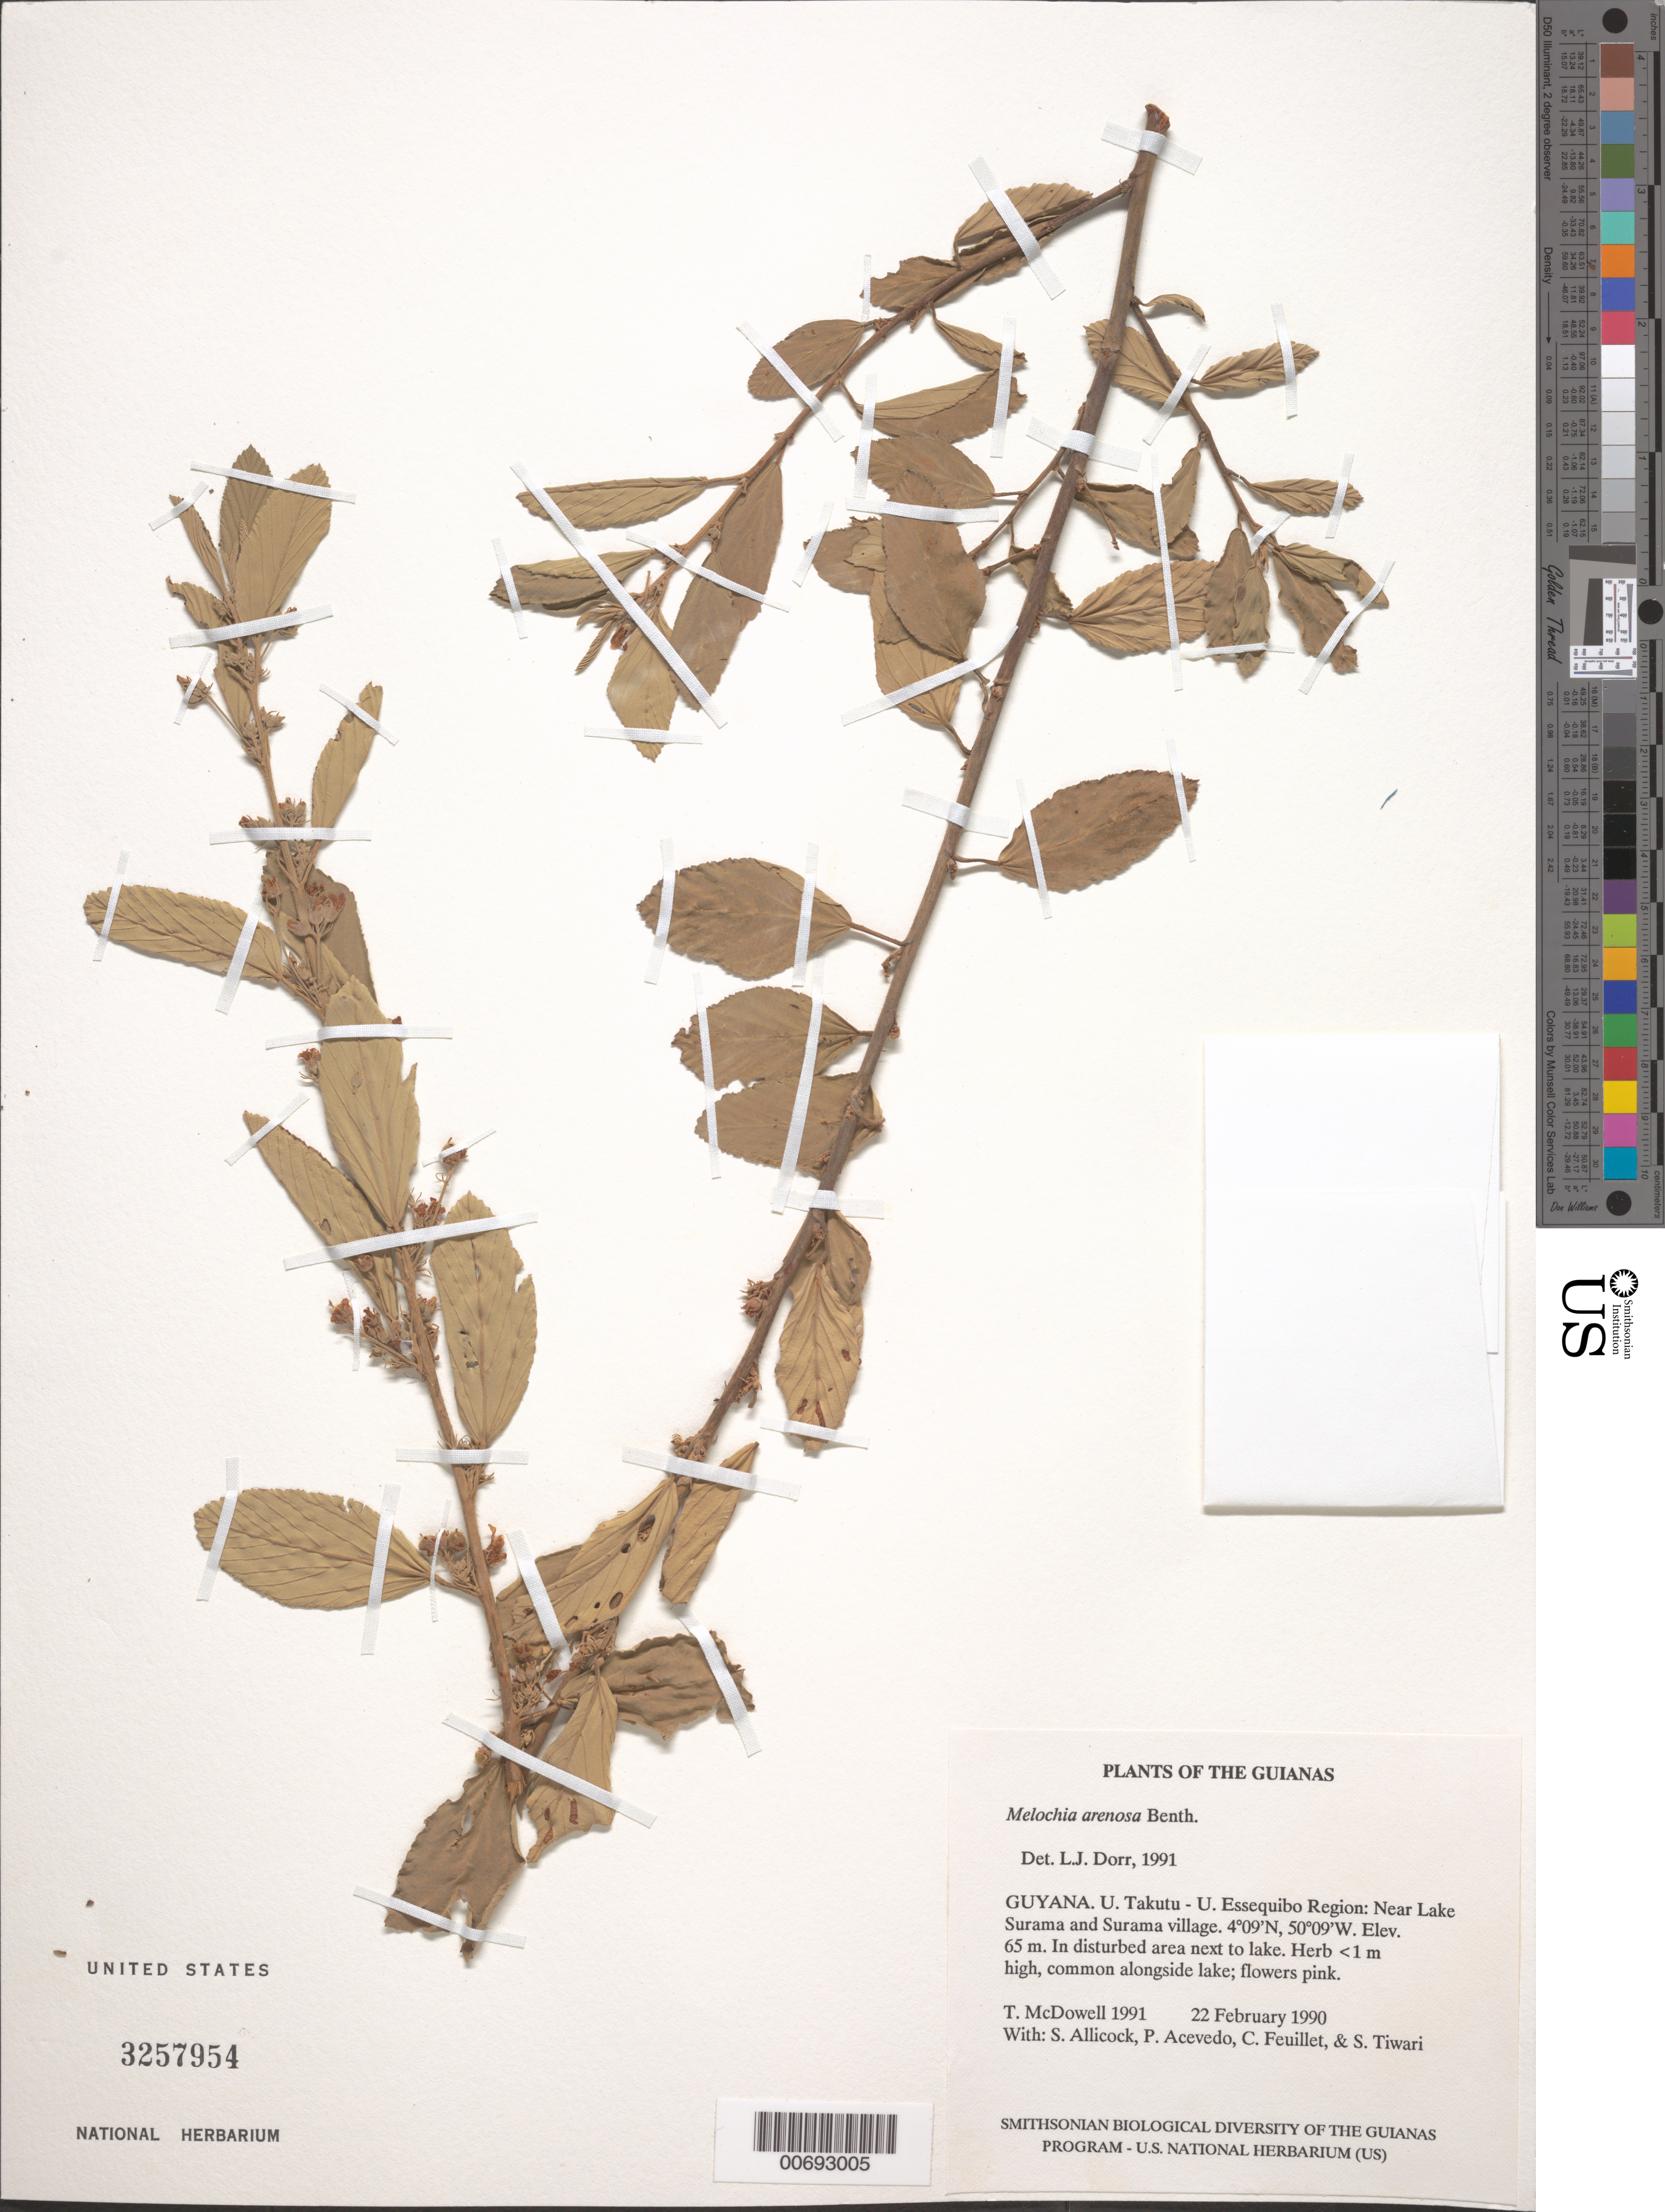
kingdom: Plantae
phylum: Tracheophyta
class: Magnoliopsida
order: Malvales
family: Malvaceae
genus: Melochia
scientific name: Melochia arenosa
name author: Benth.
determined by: Dorr, L. J., (BOT), Smithsonian Institution - National Museum of Natural History (UNITED STATES)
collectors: T. McDowell, S. Allicock, P. Acevedo-Rodr., C. Feuillet & S. Tiwari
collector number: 1991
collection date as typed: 22 February 1990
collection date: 1990-02-22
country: Guyana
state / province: U. Takutu-U. Essequibo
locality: Lake Surama, about 3 mi. NE of Surama village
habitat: Disturbed area next to lake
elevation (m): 65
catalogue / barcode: US 3257954